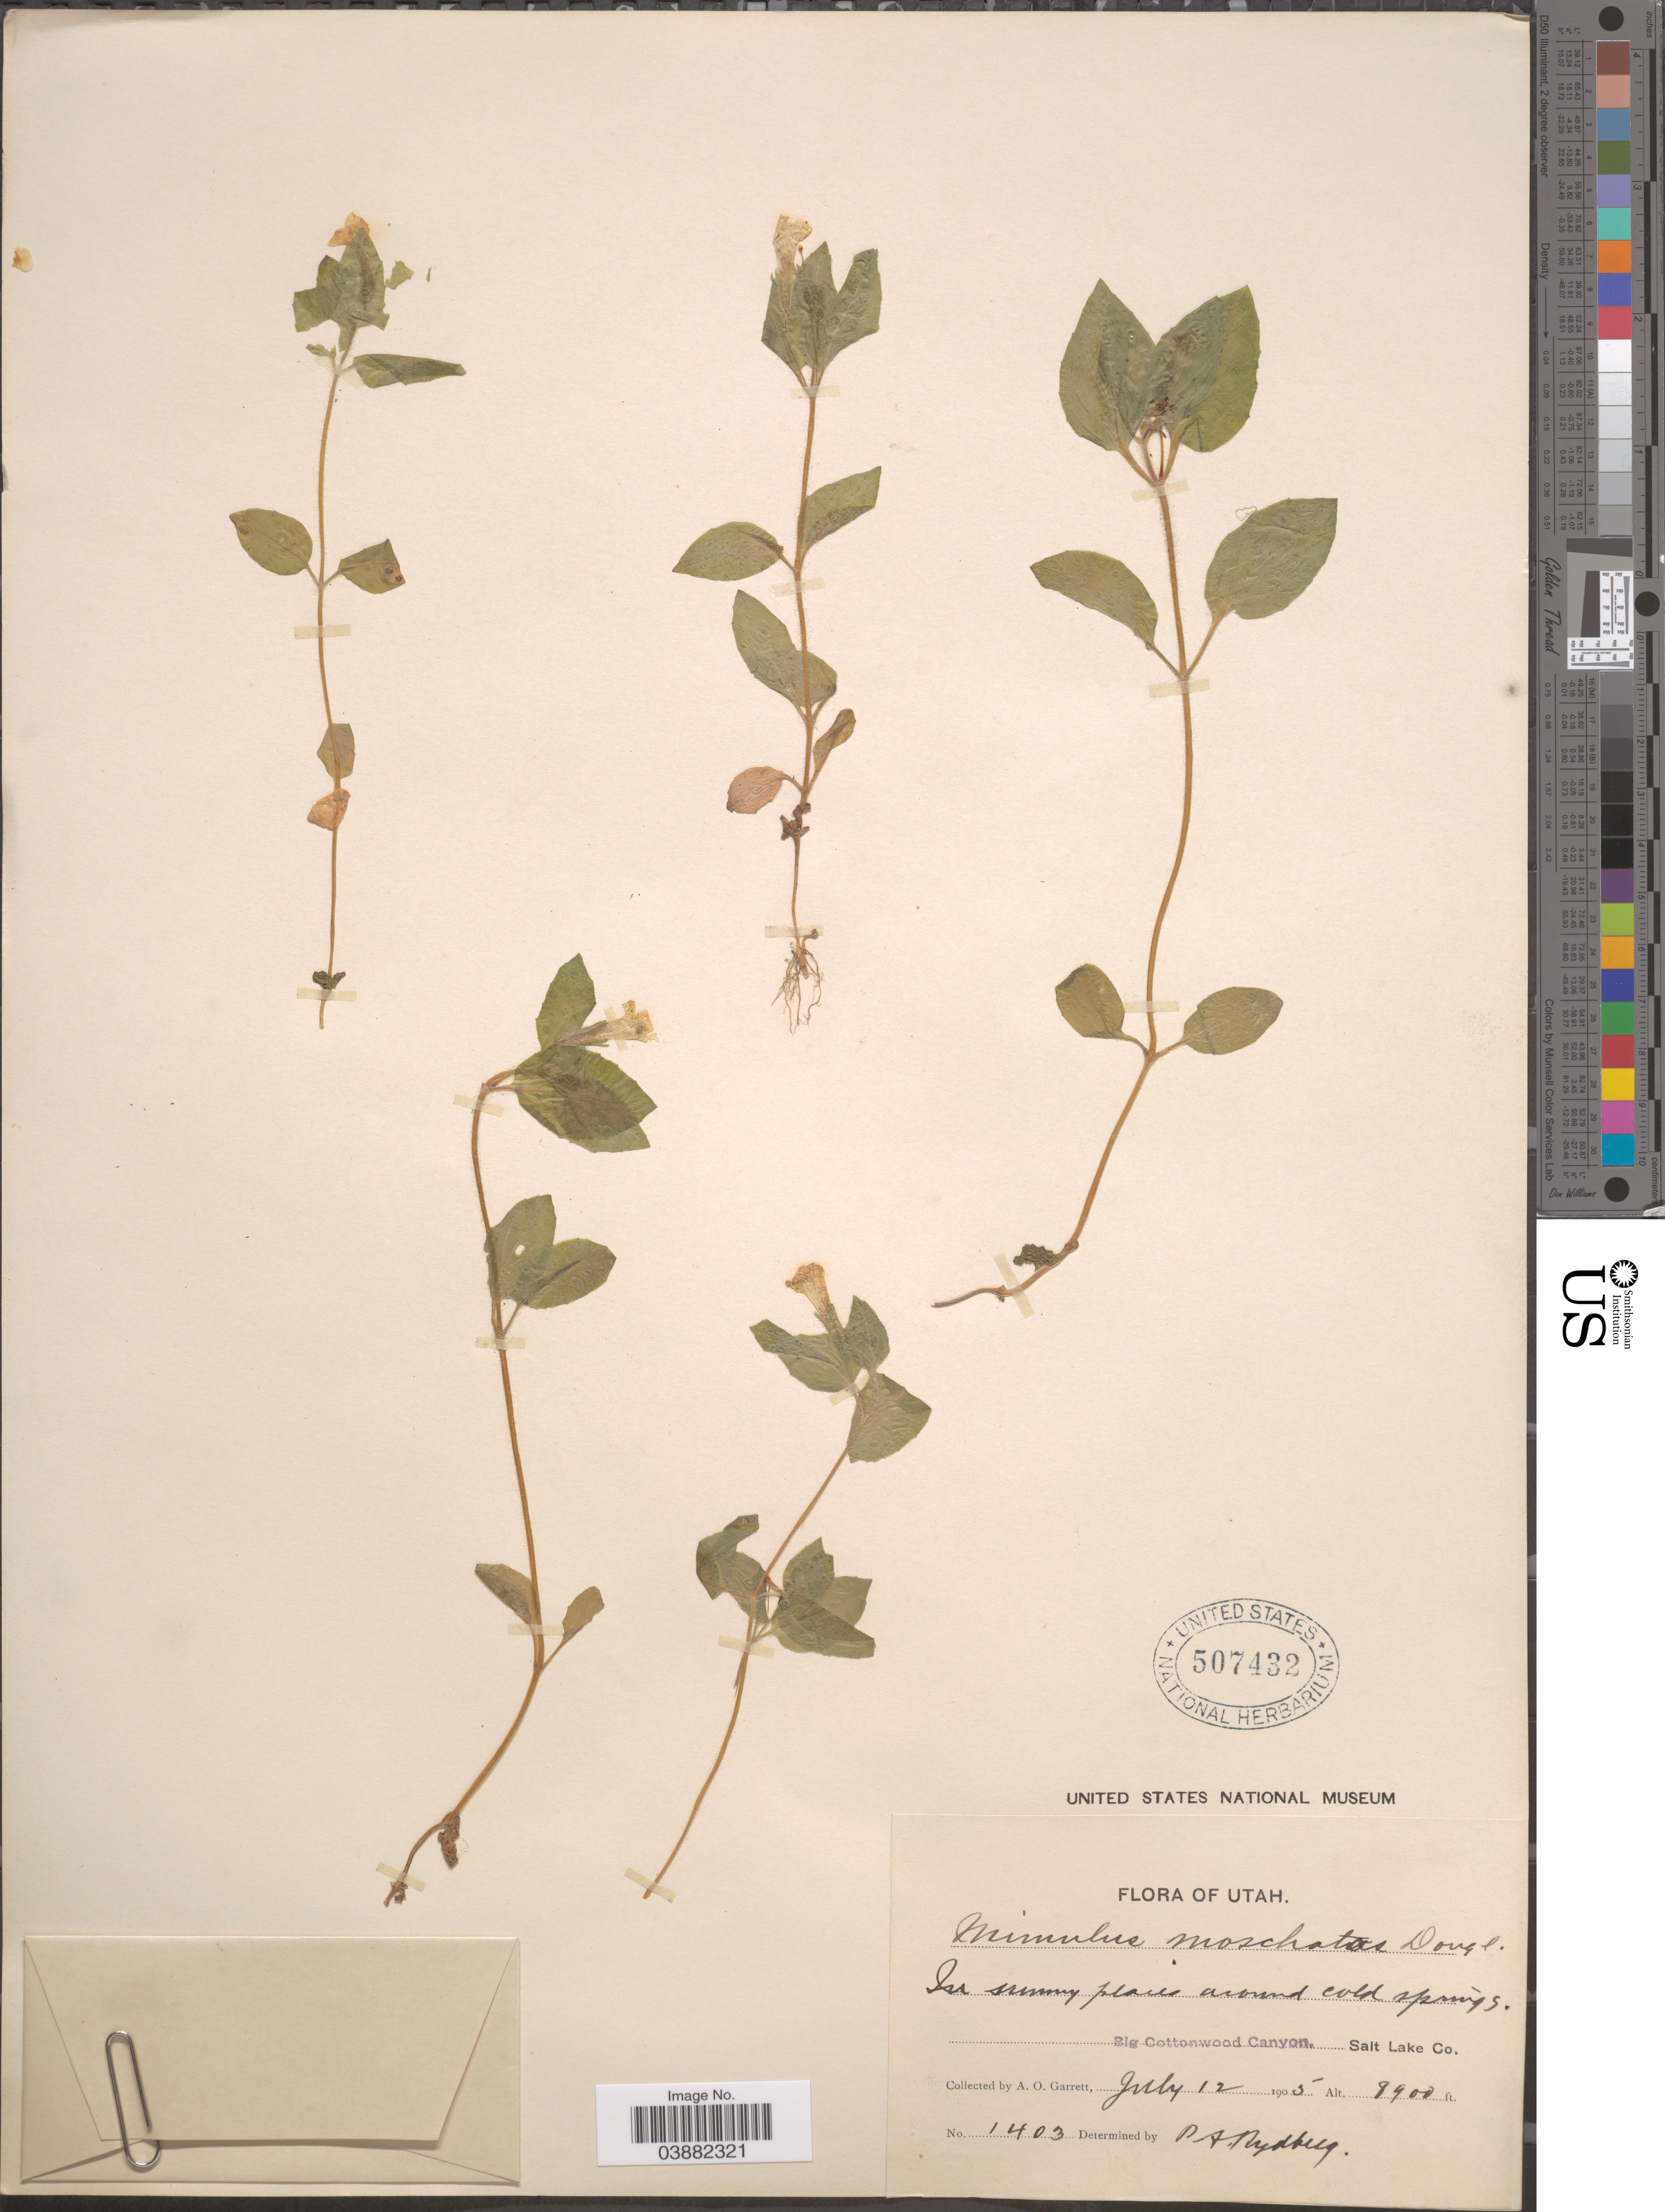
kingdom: Plantae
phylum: Tracheophyta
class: Magnoliopsida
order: Lamiales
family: Phrymaceae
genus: Mimulus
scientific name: Mimulus moschatus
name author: Douglas ex Lindl.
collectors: A. O. Garrett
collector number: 1403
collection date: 1905-07-12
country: United States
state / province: Utah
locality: Big Cottonwood Canyon. Salt Lake Co.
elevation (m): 2713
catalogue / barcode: US 507432